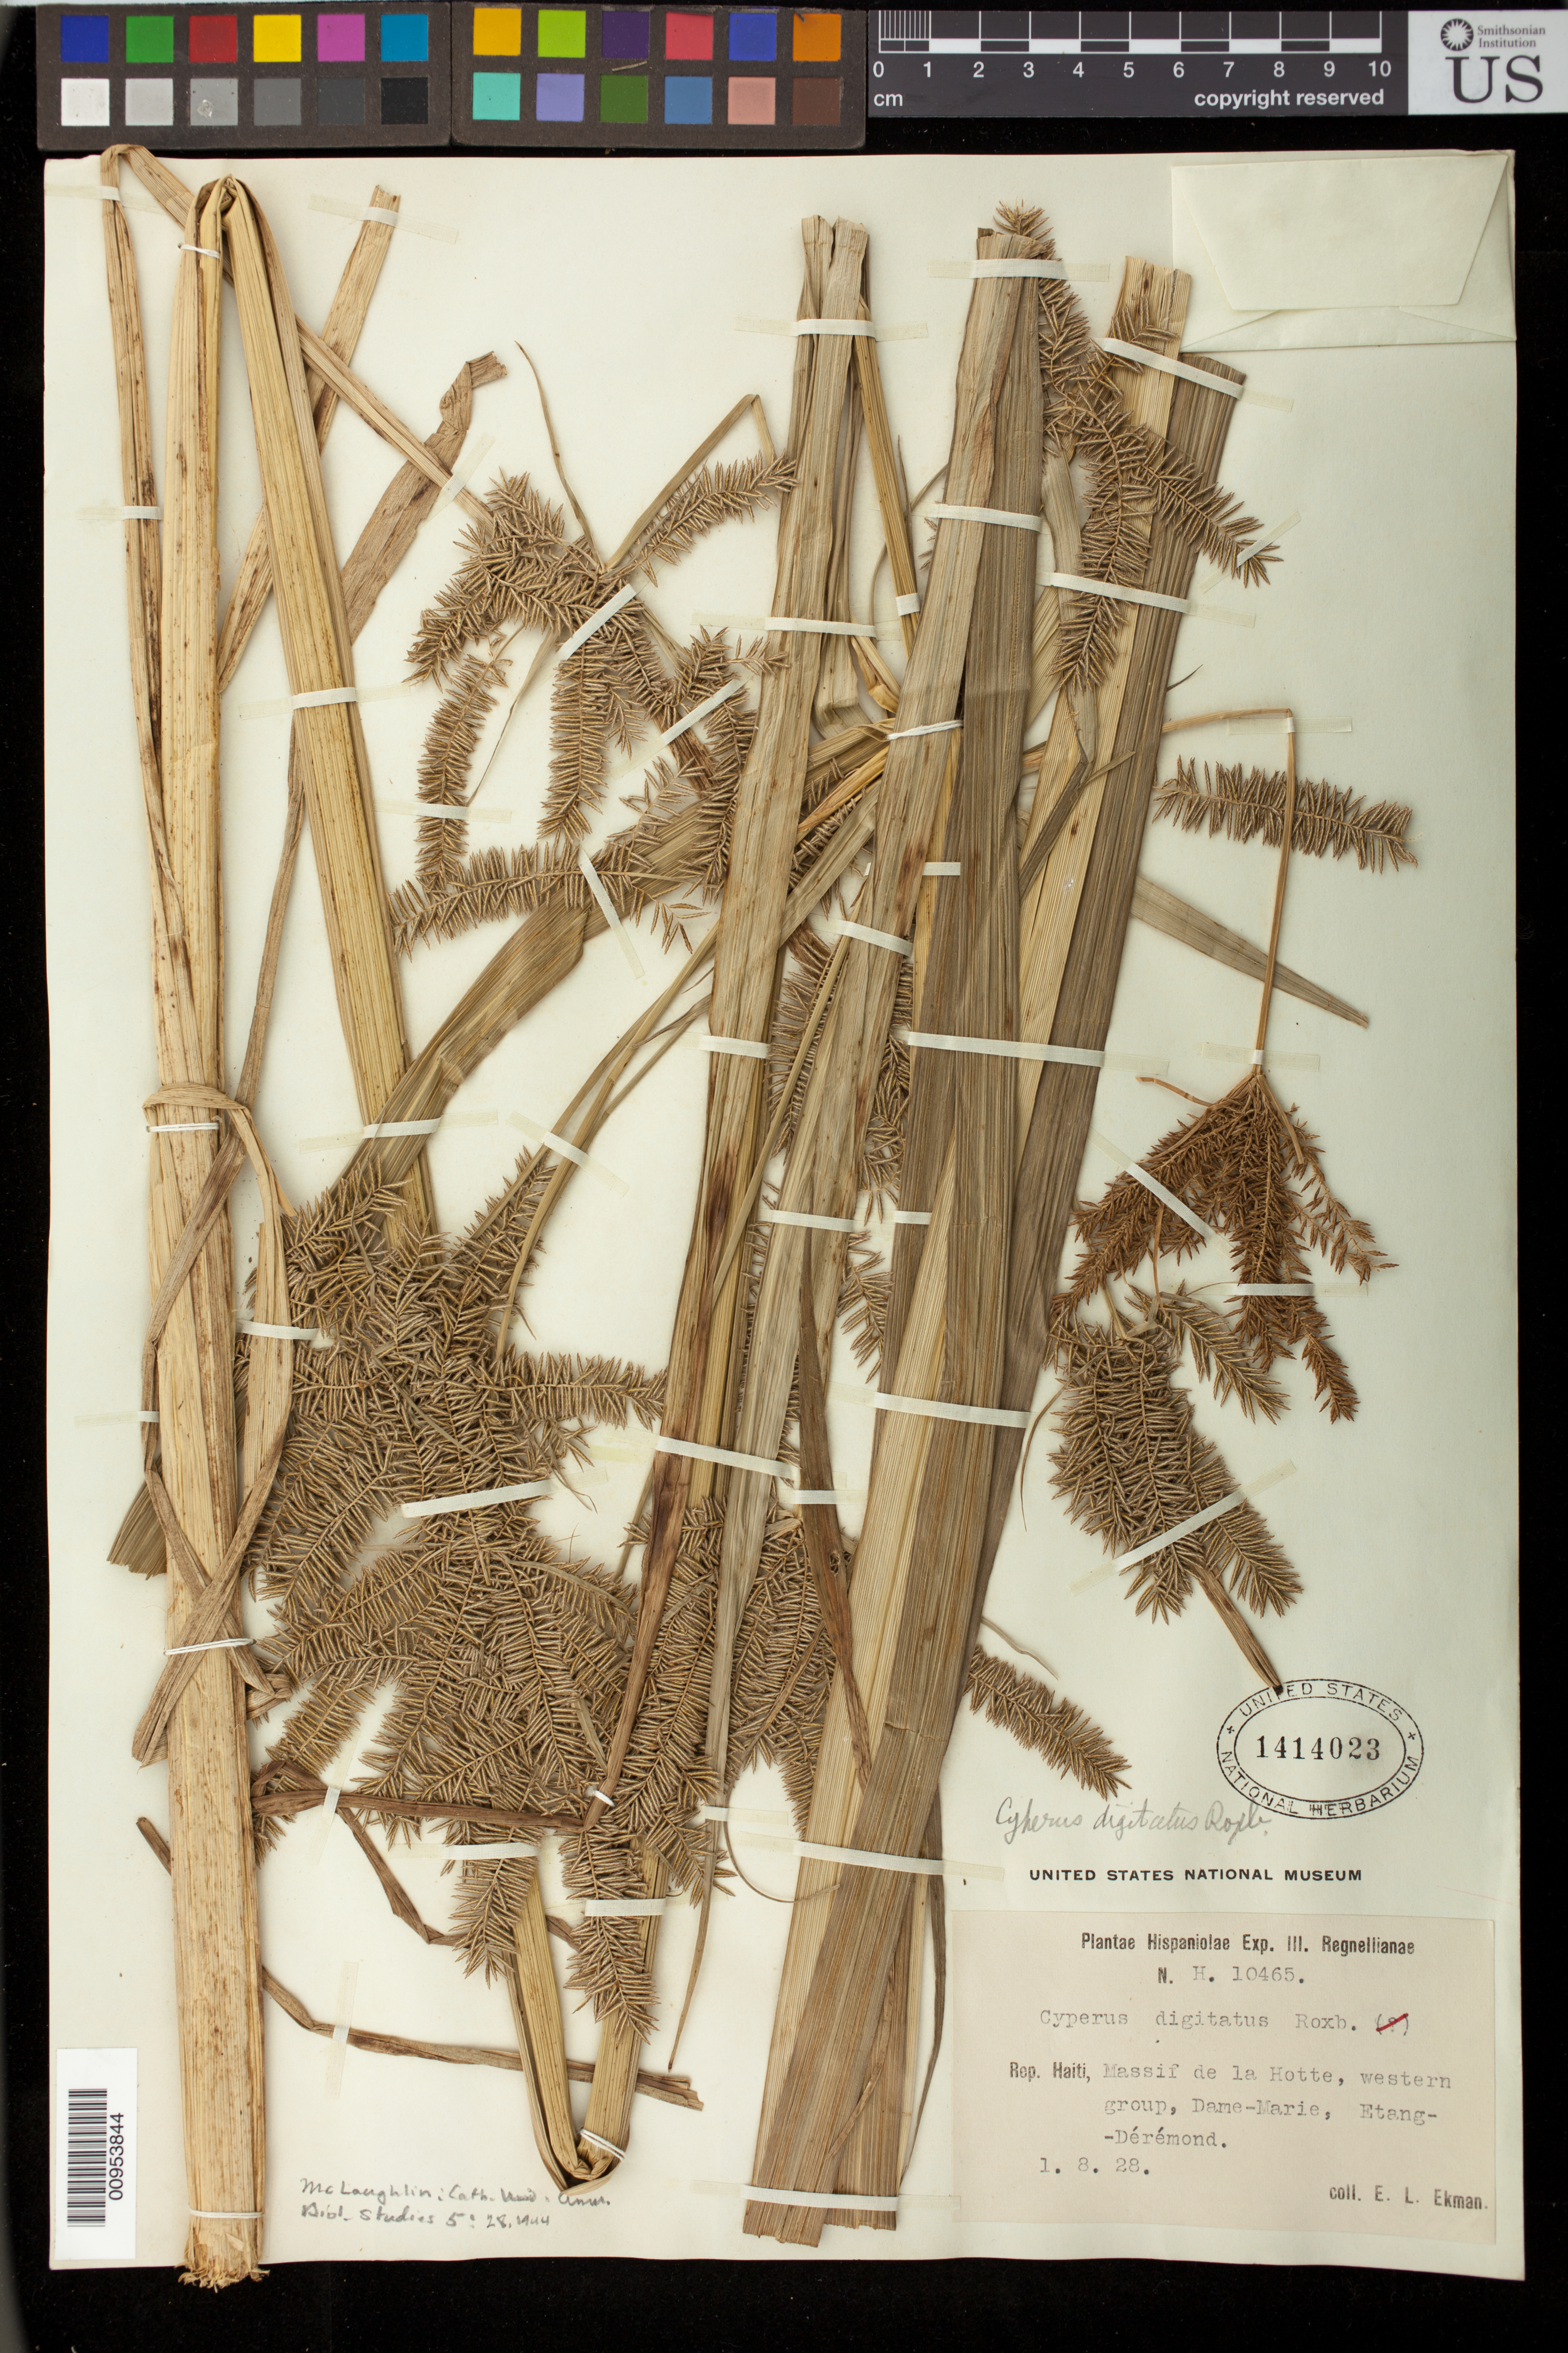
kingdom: Plantae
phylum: Tracheophyta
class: Liliopsida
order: Poales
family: Cyperaceae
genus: Cyperus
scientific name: Cyperus digitatus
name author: Roxb.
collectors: E. L. Ekman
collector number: H 10465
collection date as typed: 01 Aug 1928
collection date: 1928-08-01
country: Haiti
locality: Massif de la Hotte, western group, Dame-Marie, Etang-Dérémond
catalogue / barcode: US 1414023